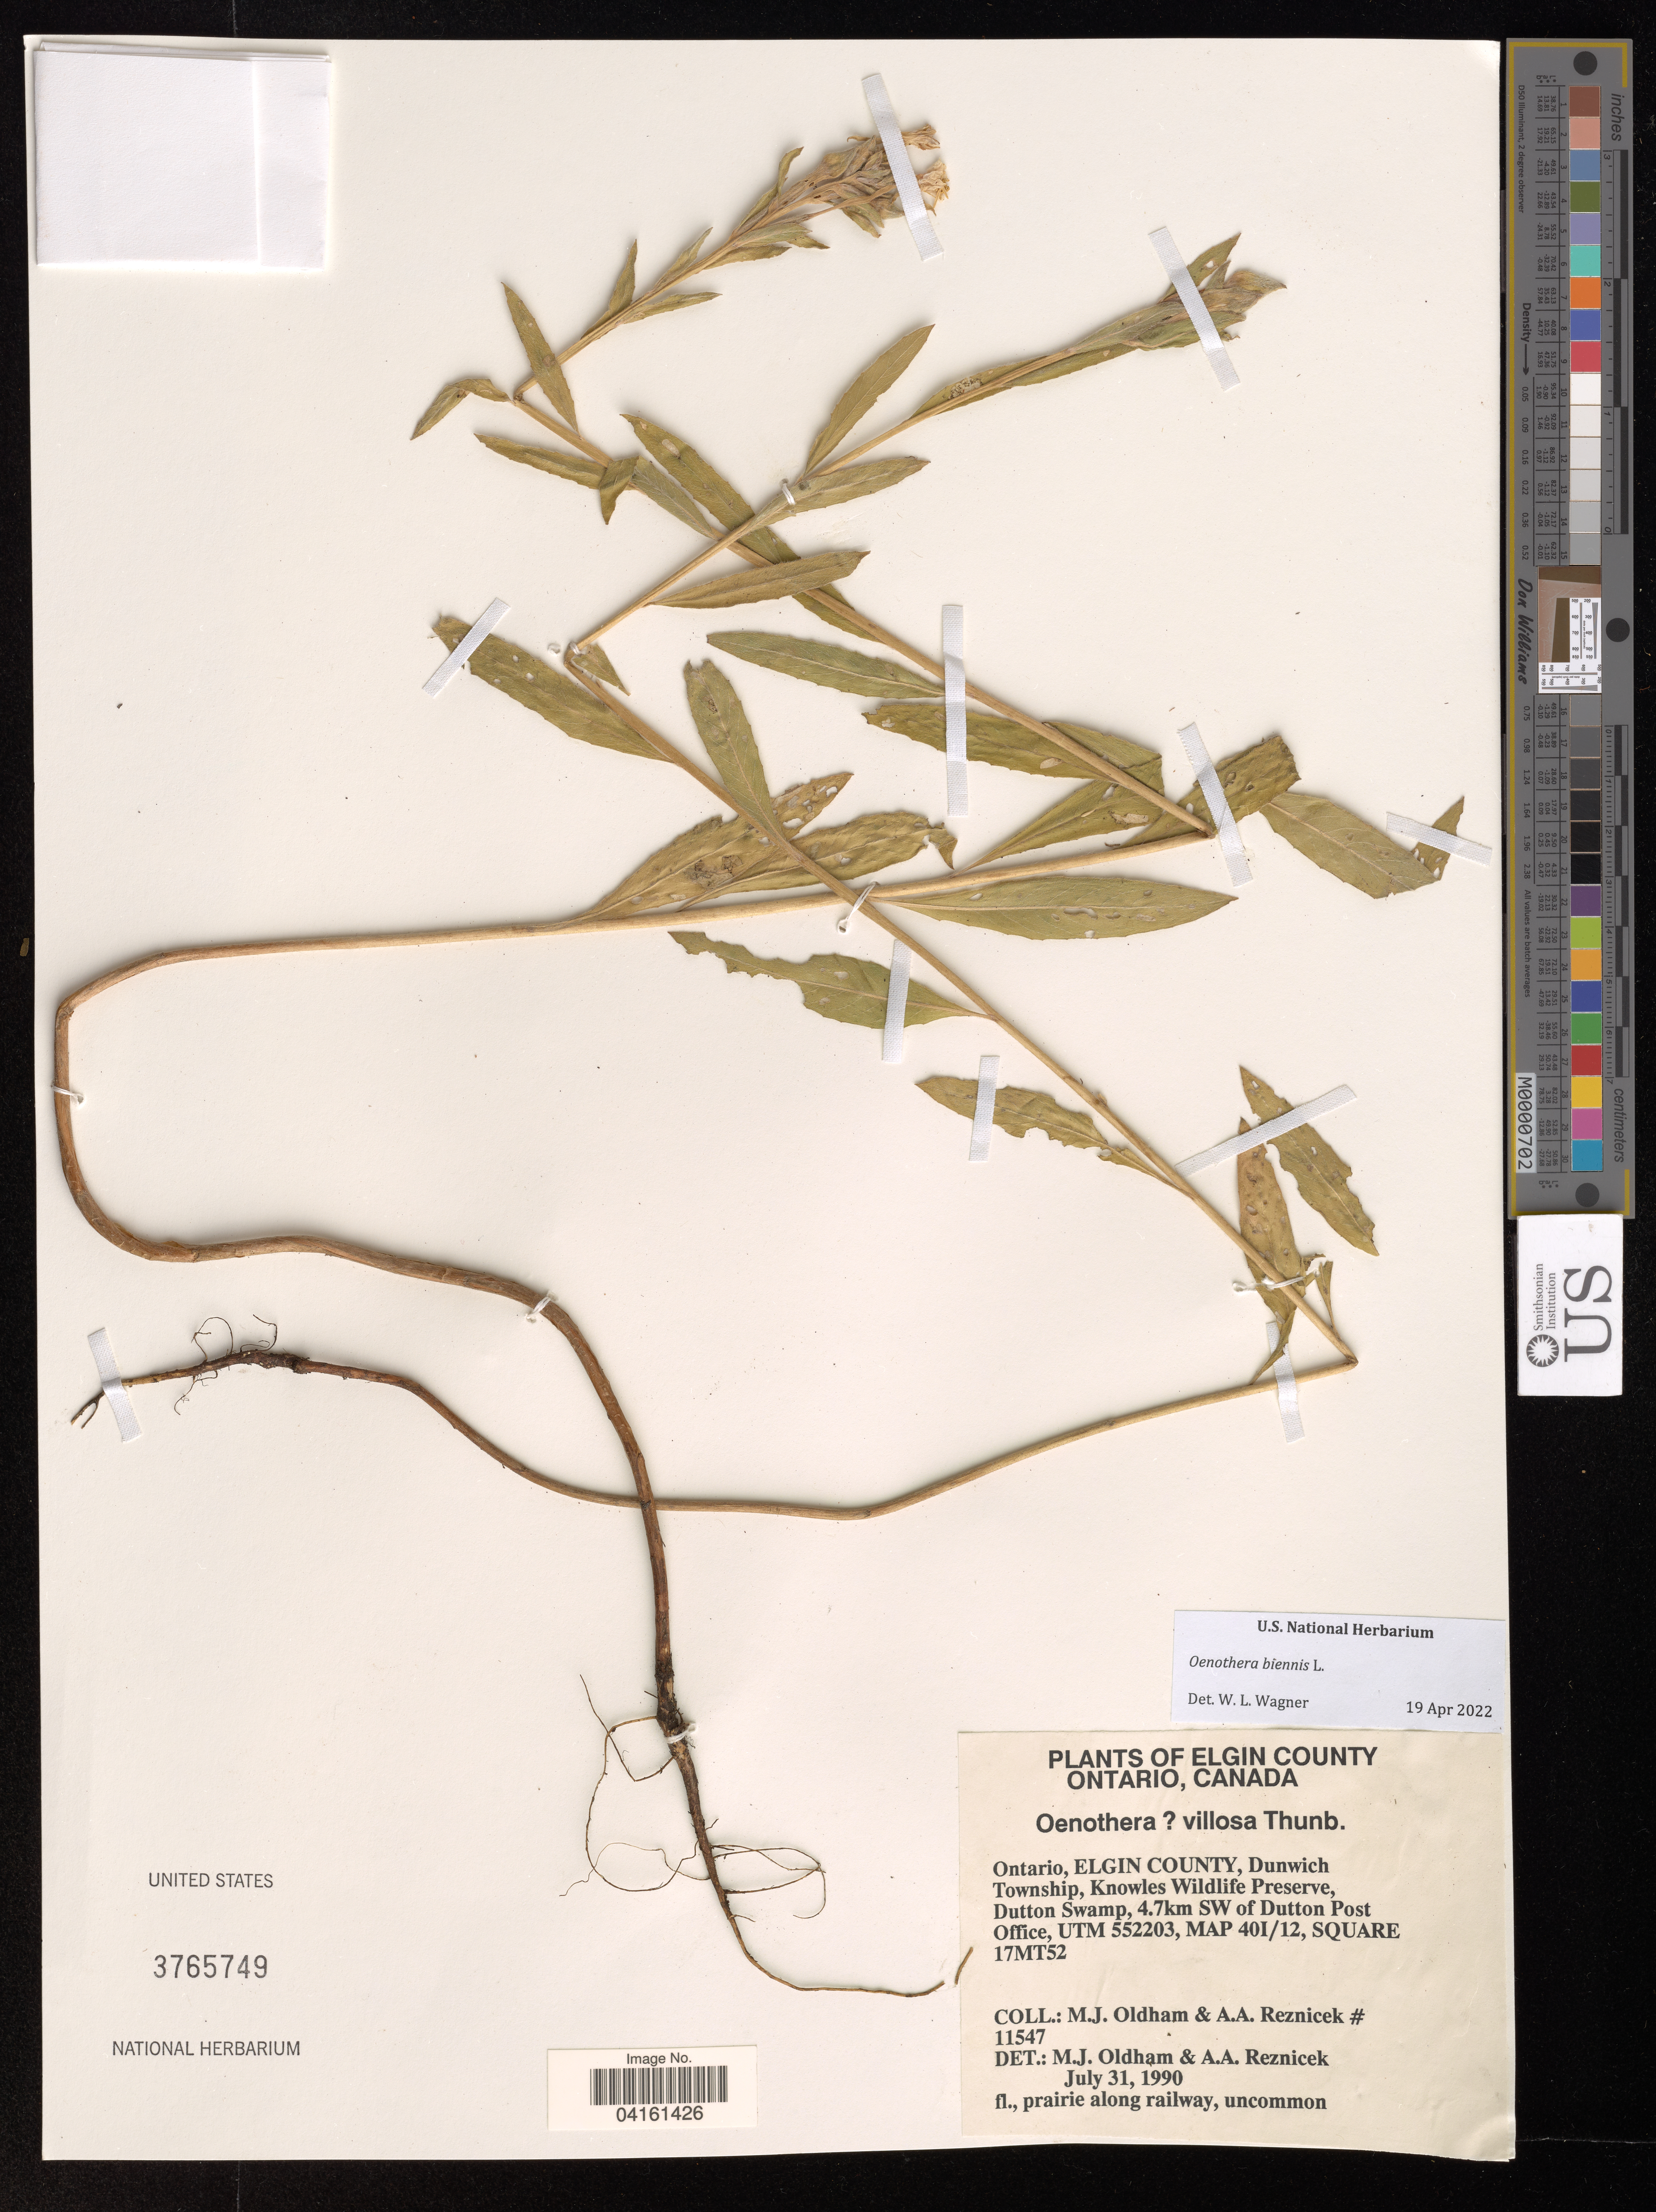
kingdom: Plantae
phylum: Tracheophyta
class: Magnoliopsida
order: Myrtales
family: Onagraceae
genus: Oenothera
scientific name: Oenothera biennis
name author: L.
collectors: M. Oldham & A. A. Reznicek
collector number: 11547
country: Canada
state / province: Ontario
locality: Elgin County, Dunwich Township, Knowles Wildlife Preserve, Dutton Swamp, 4.7km SW of Dutton Post Office, UTM 552203, MAP 40I/12, SQUARE 17MT52.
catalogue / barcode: US 3765749